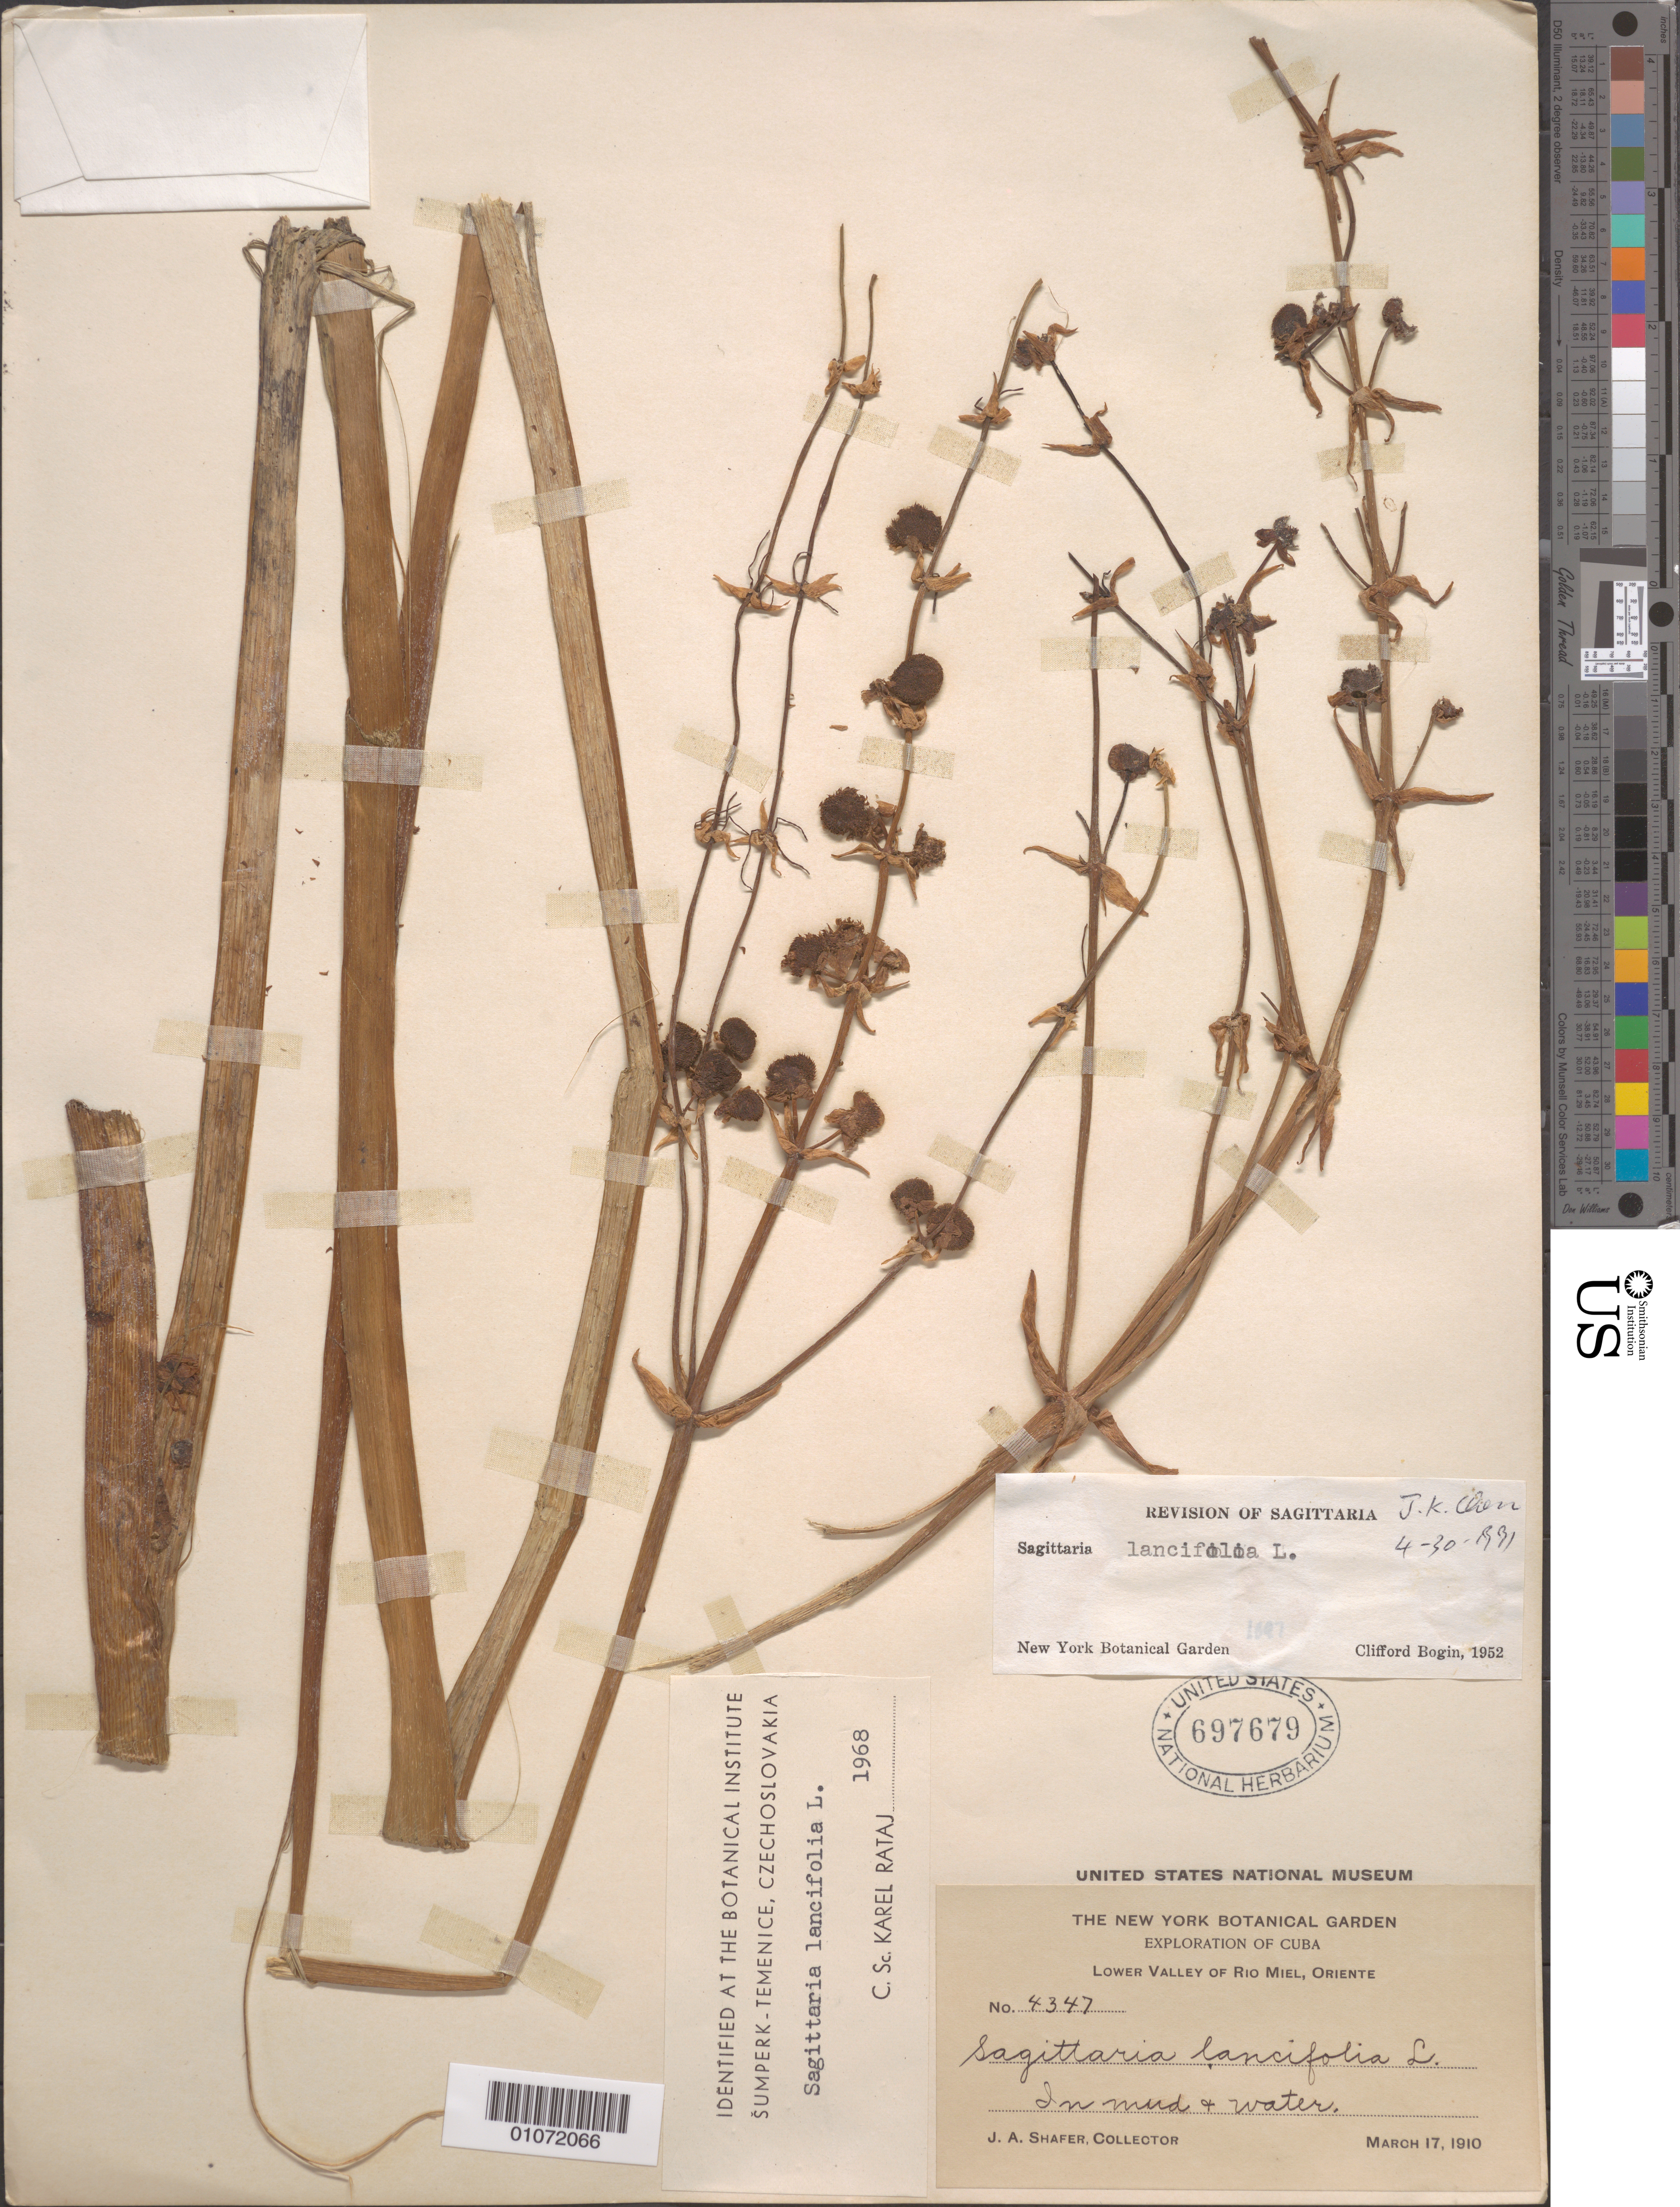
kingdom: Plantae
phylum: Tracheophyta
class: Liliopsida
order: Alismatales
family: Alismataceae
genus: Sagittaria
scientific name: Sagittaria lancifolia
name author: L.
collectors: J. A. Shafer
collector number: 4347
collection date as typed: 17 Mar 1910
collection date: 1910-03-17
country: Cuba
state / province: Oriente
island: Cuba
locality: Lower valley of Rio Miel In mud and water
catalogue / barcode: US 697679